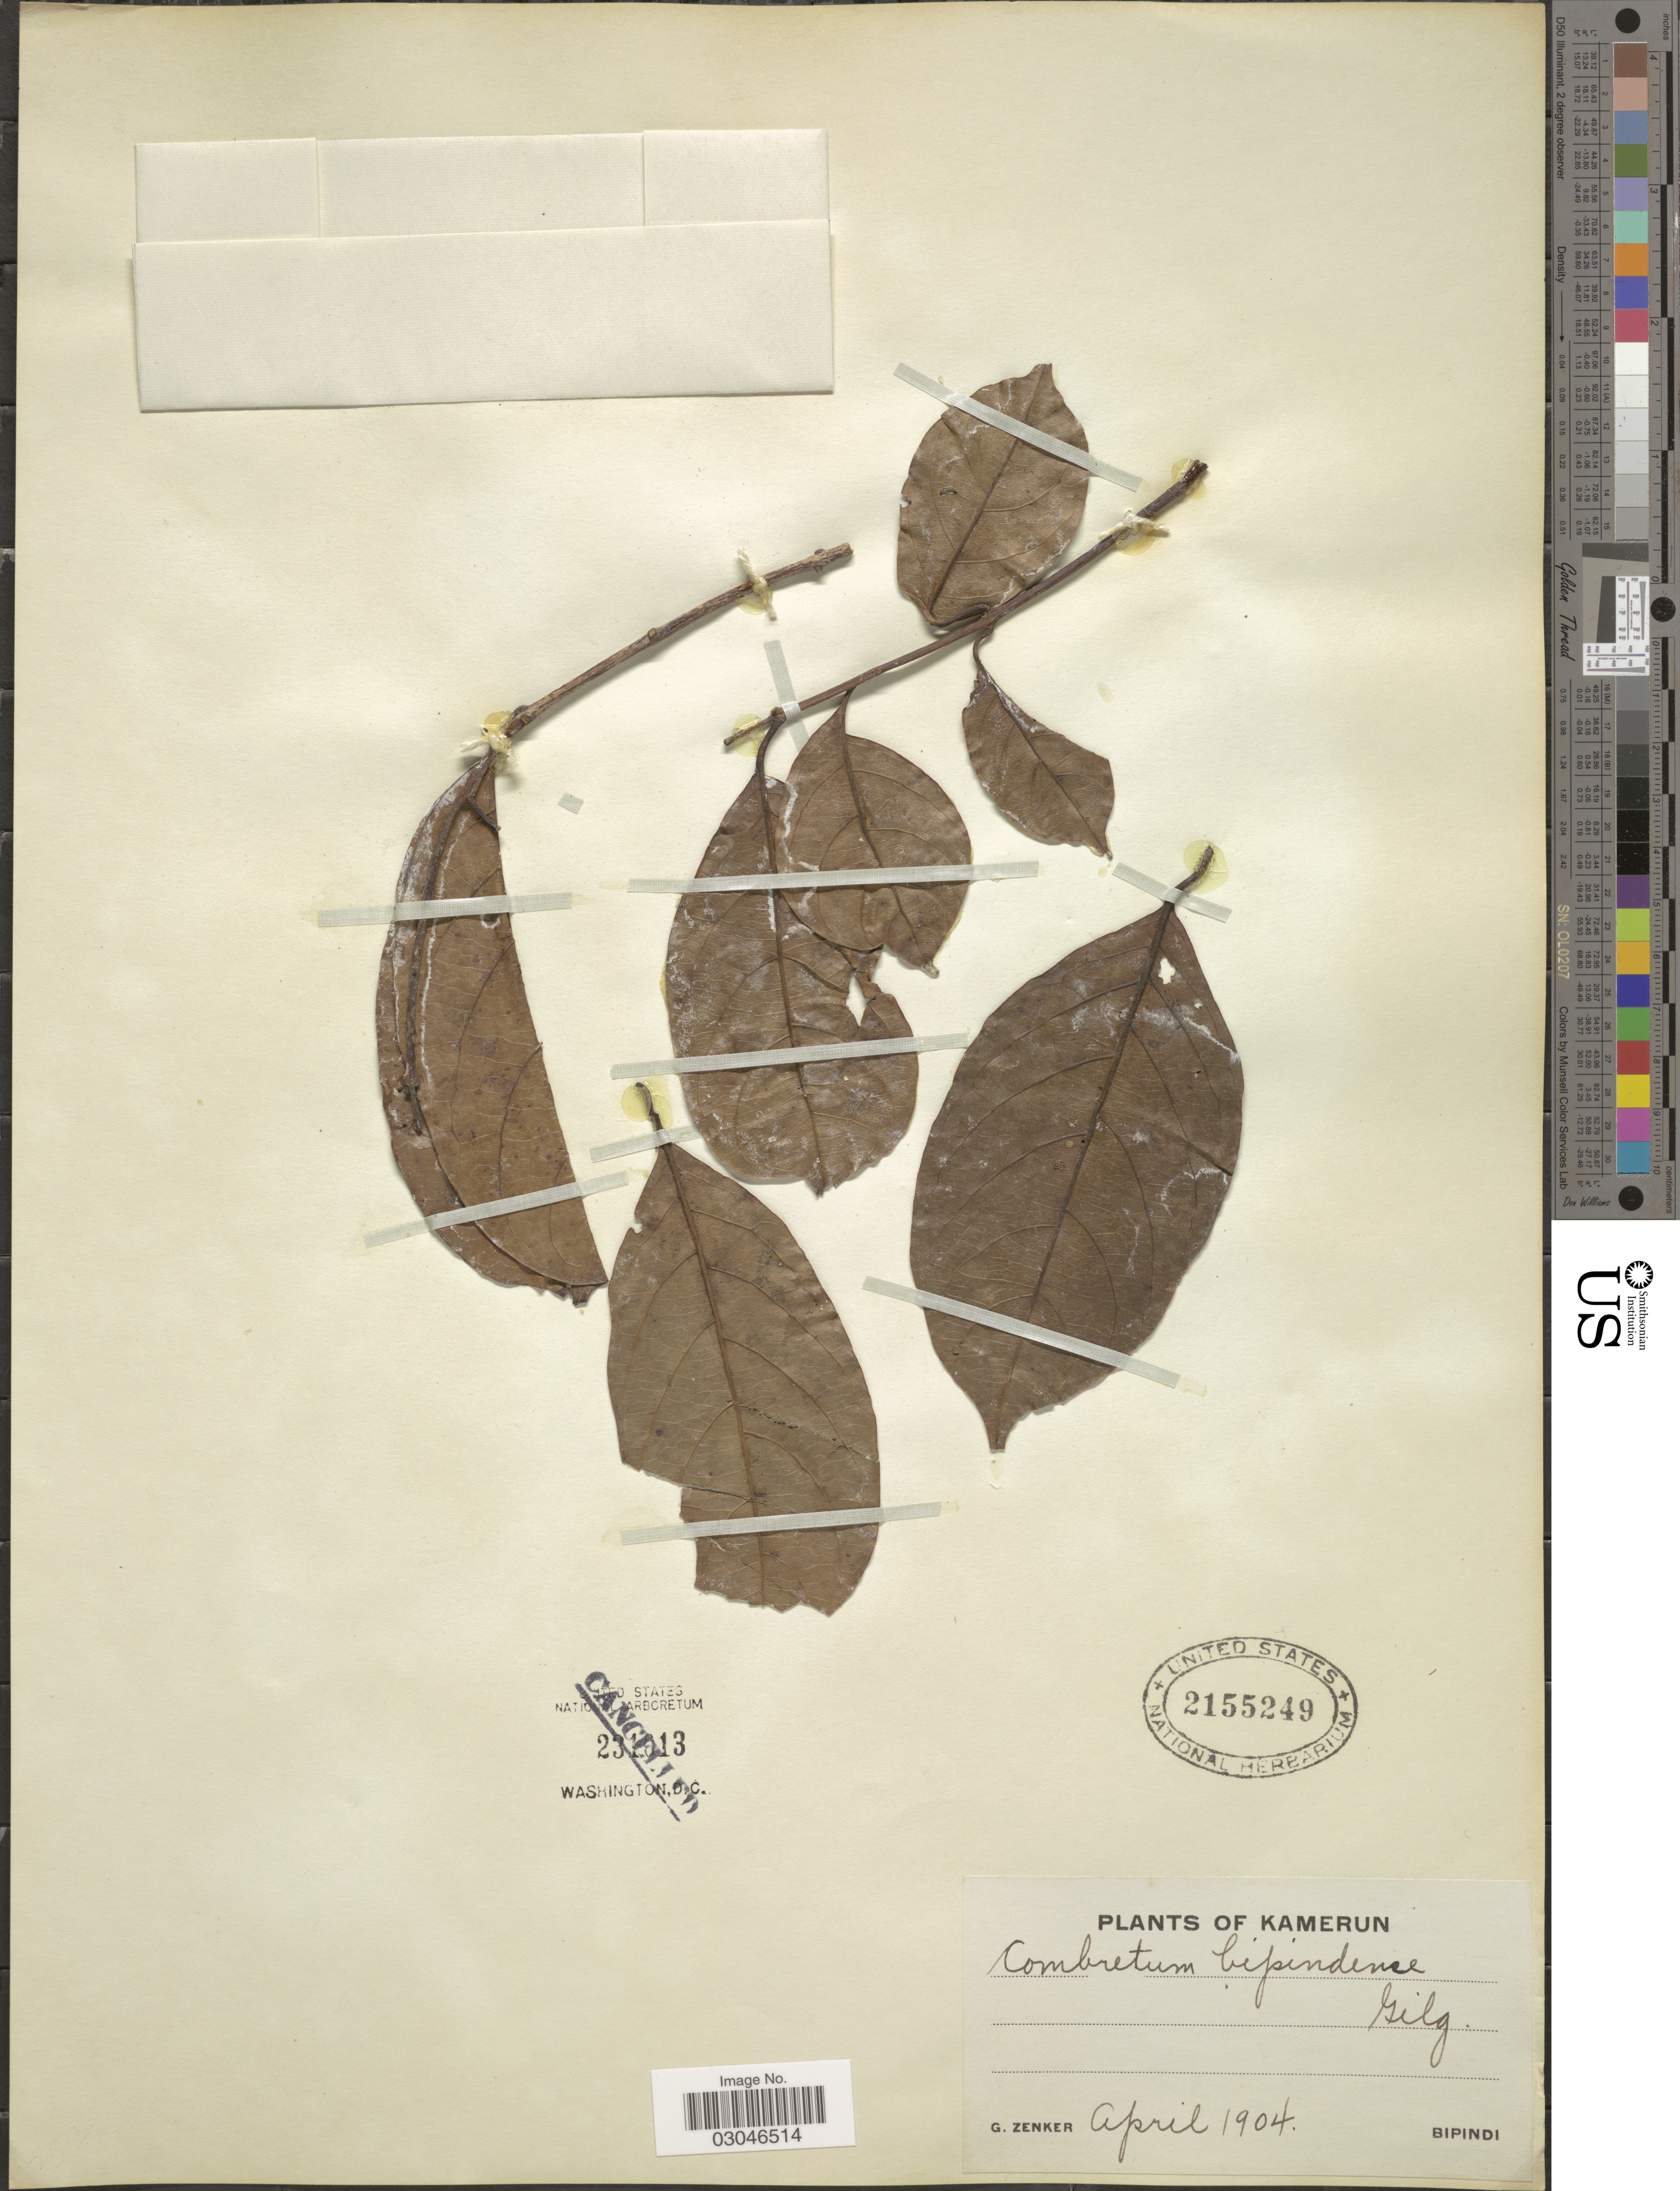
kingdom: Plantae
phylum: Tracheophyta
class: Magnoliopsida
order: Myrtales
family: Combretaceae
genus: Combretum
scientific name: Combretum bipindense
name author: Engl. & Diels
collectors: G. A. Zenker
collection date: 1904-04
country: Cameroon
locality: Kamerun. Bipindi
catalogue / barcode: US 2155249